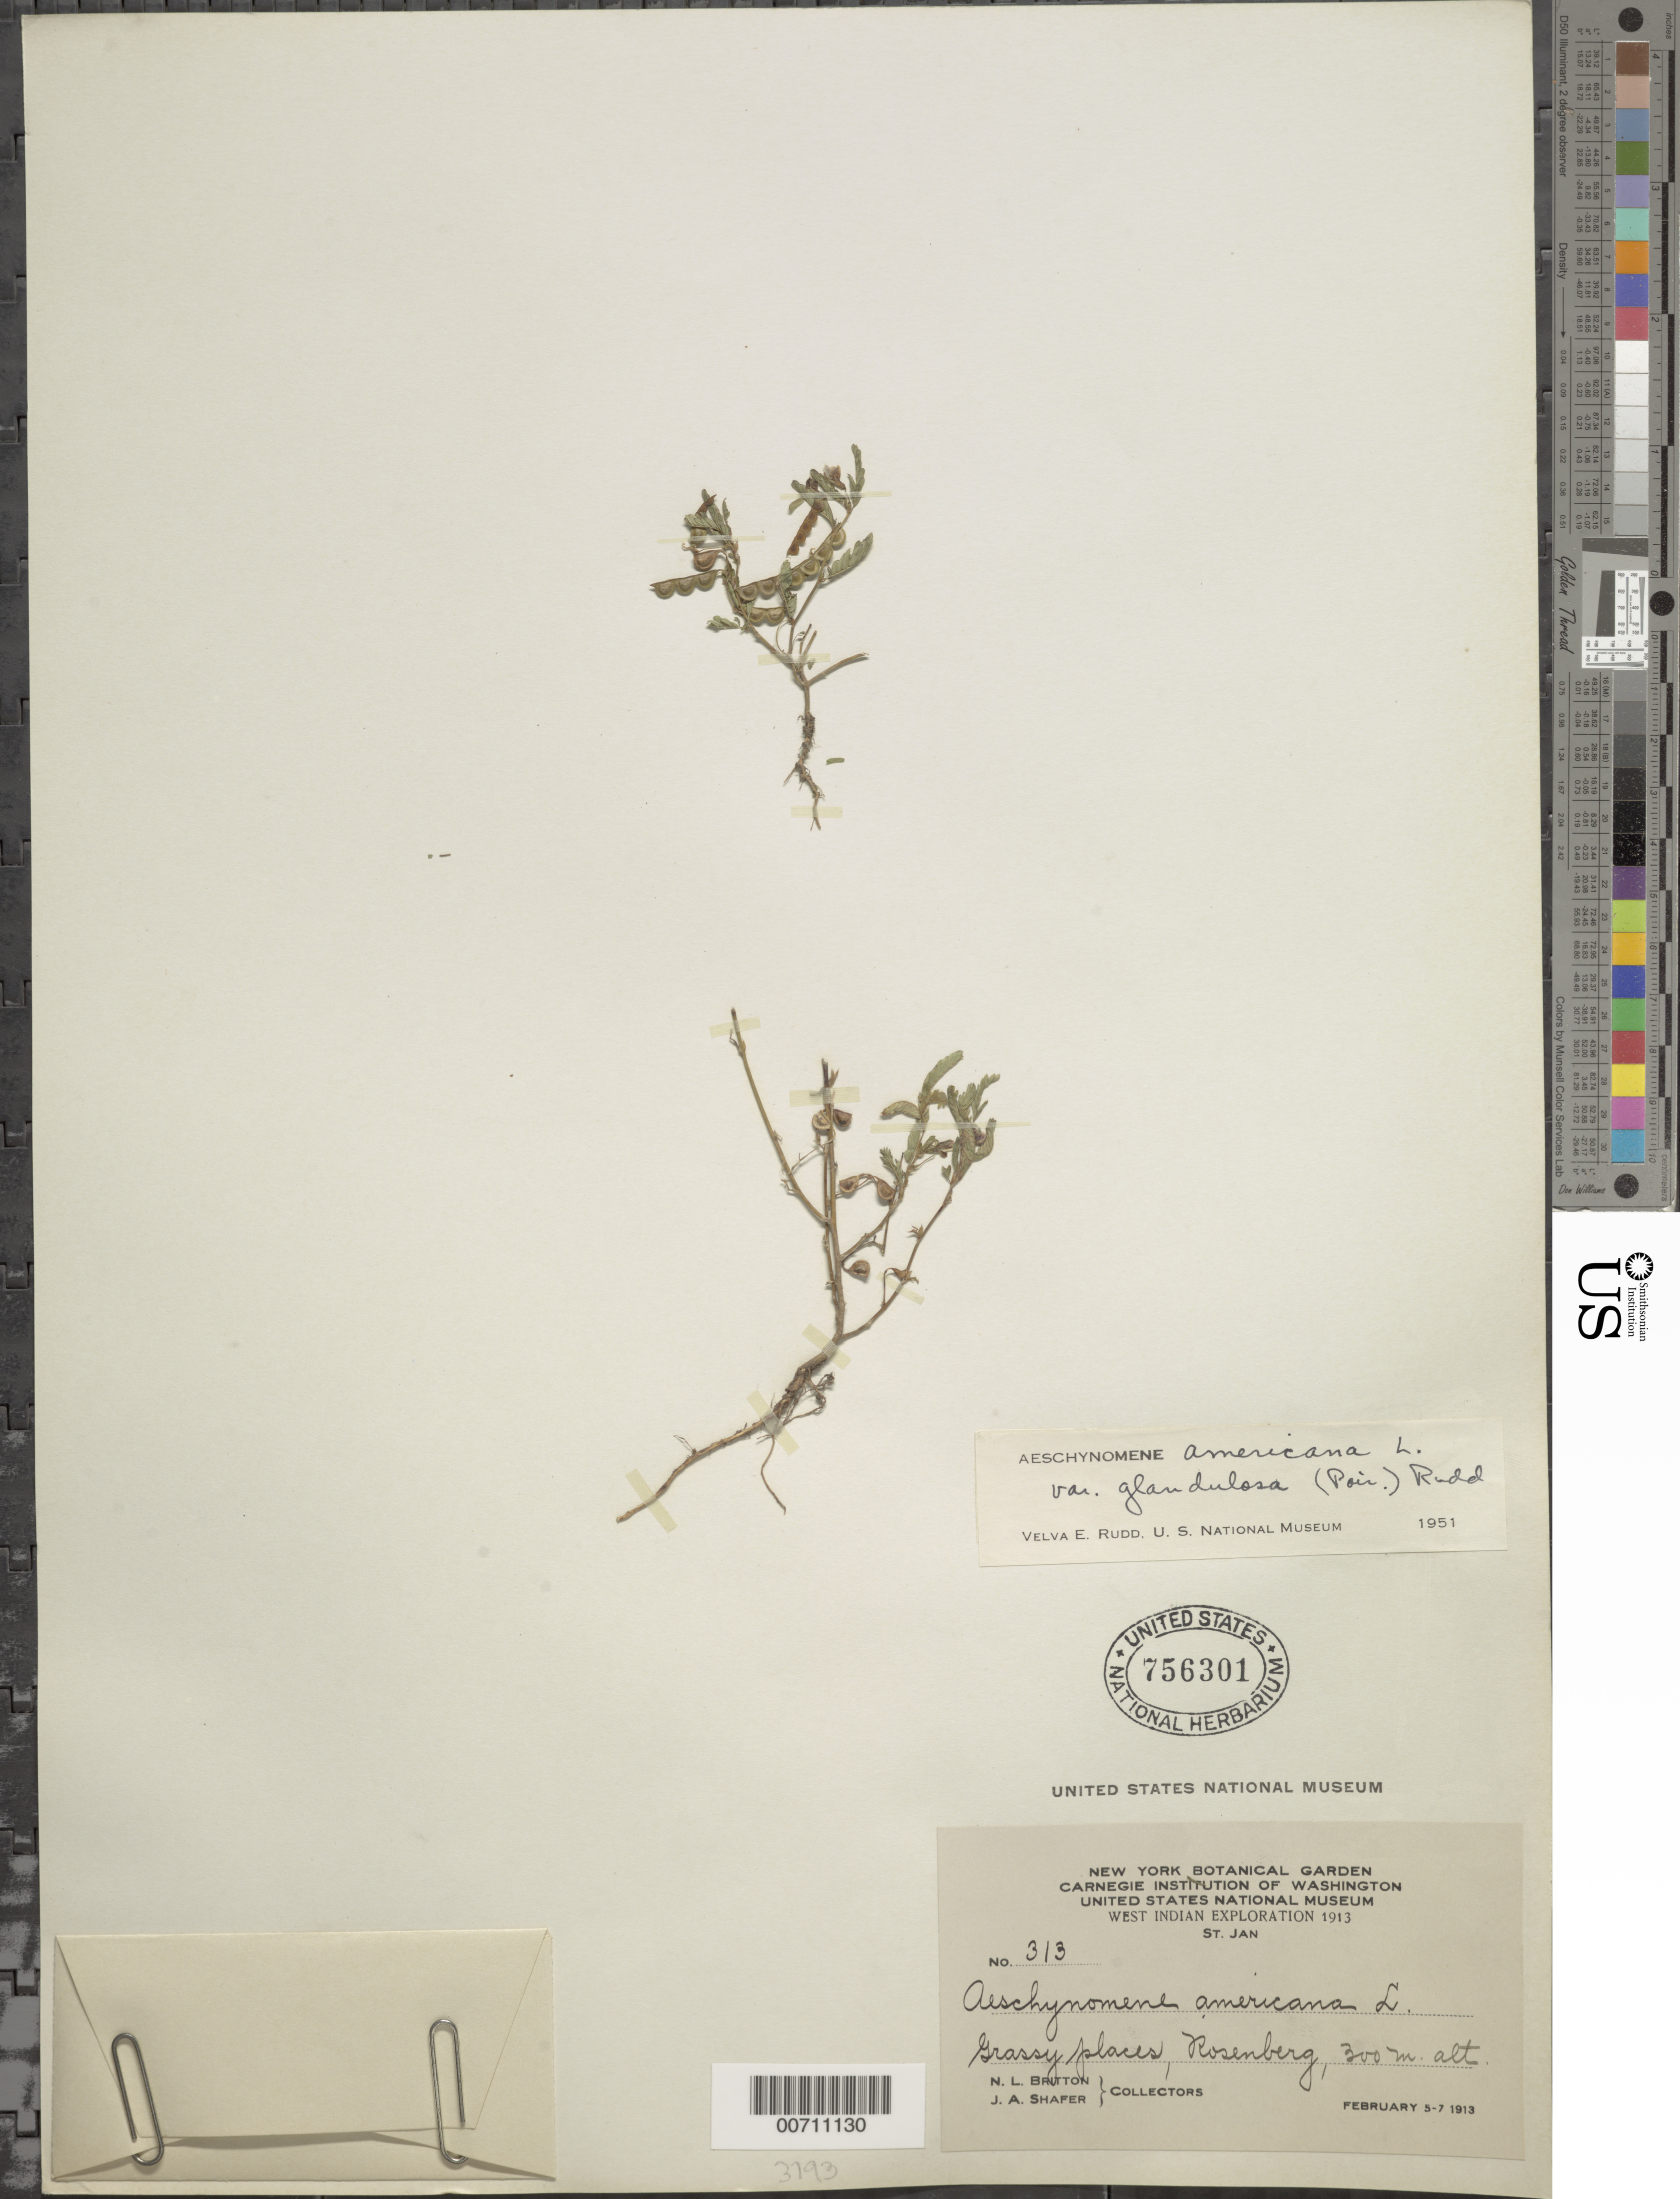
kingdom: Plantae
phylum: Tracheophyta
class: Magnoliopsida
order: Fabales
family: Fabaceae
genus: Aeschynomene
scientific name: Aeschynomene americana var. glandulosa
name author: (Poir.) Rudd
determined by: Rudd, V. E.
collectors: N. Britton & J. A. Shafer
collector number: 313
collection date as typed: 05 Feb 1913 to 07 Feb 1913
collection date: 1913-02-05/1913-02-07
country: U.S. Virgin Islands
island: St. John Island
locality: Rosenberg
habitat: Grassy places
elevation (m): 300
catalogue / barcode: US 756301